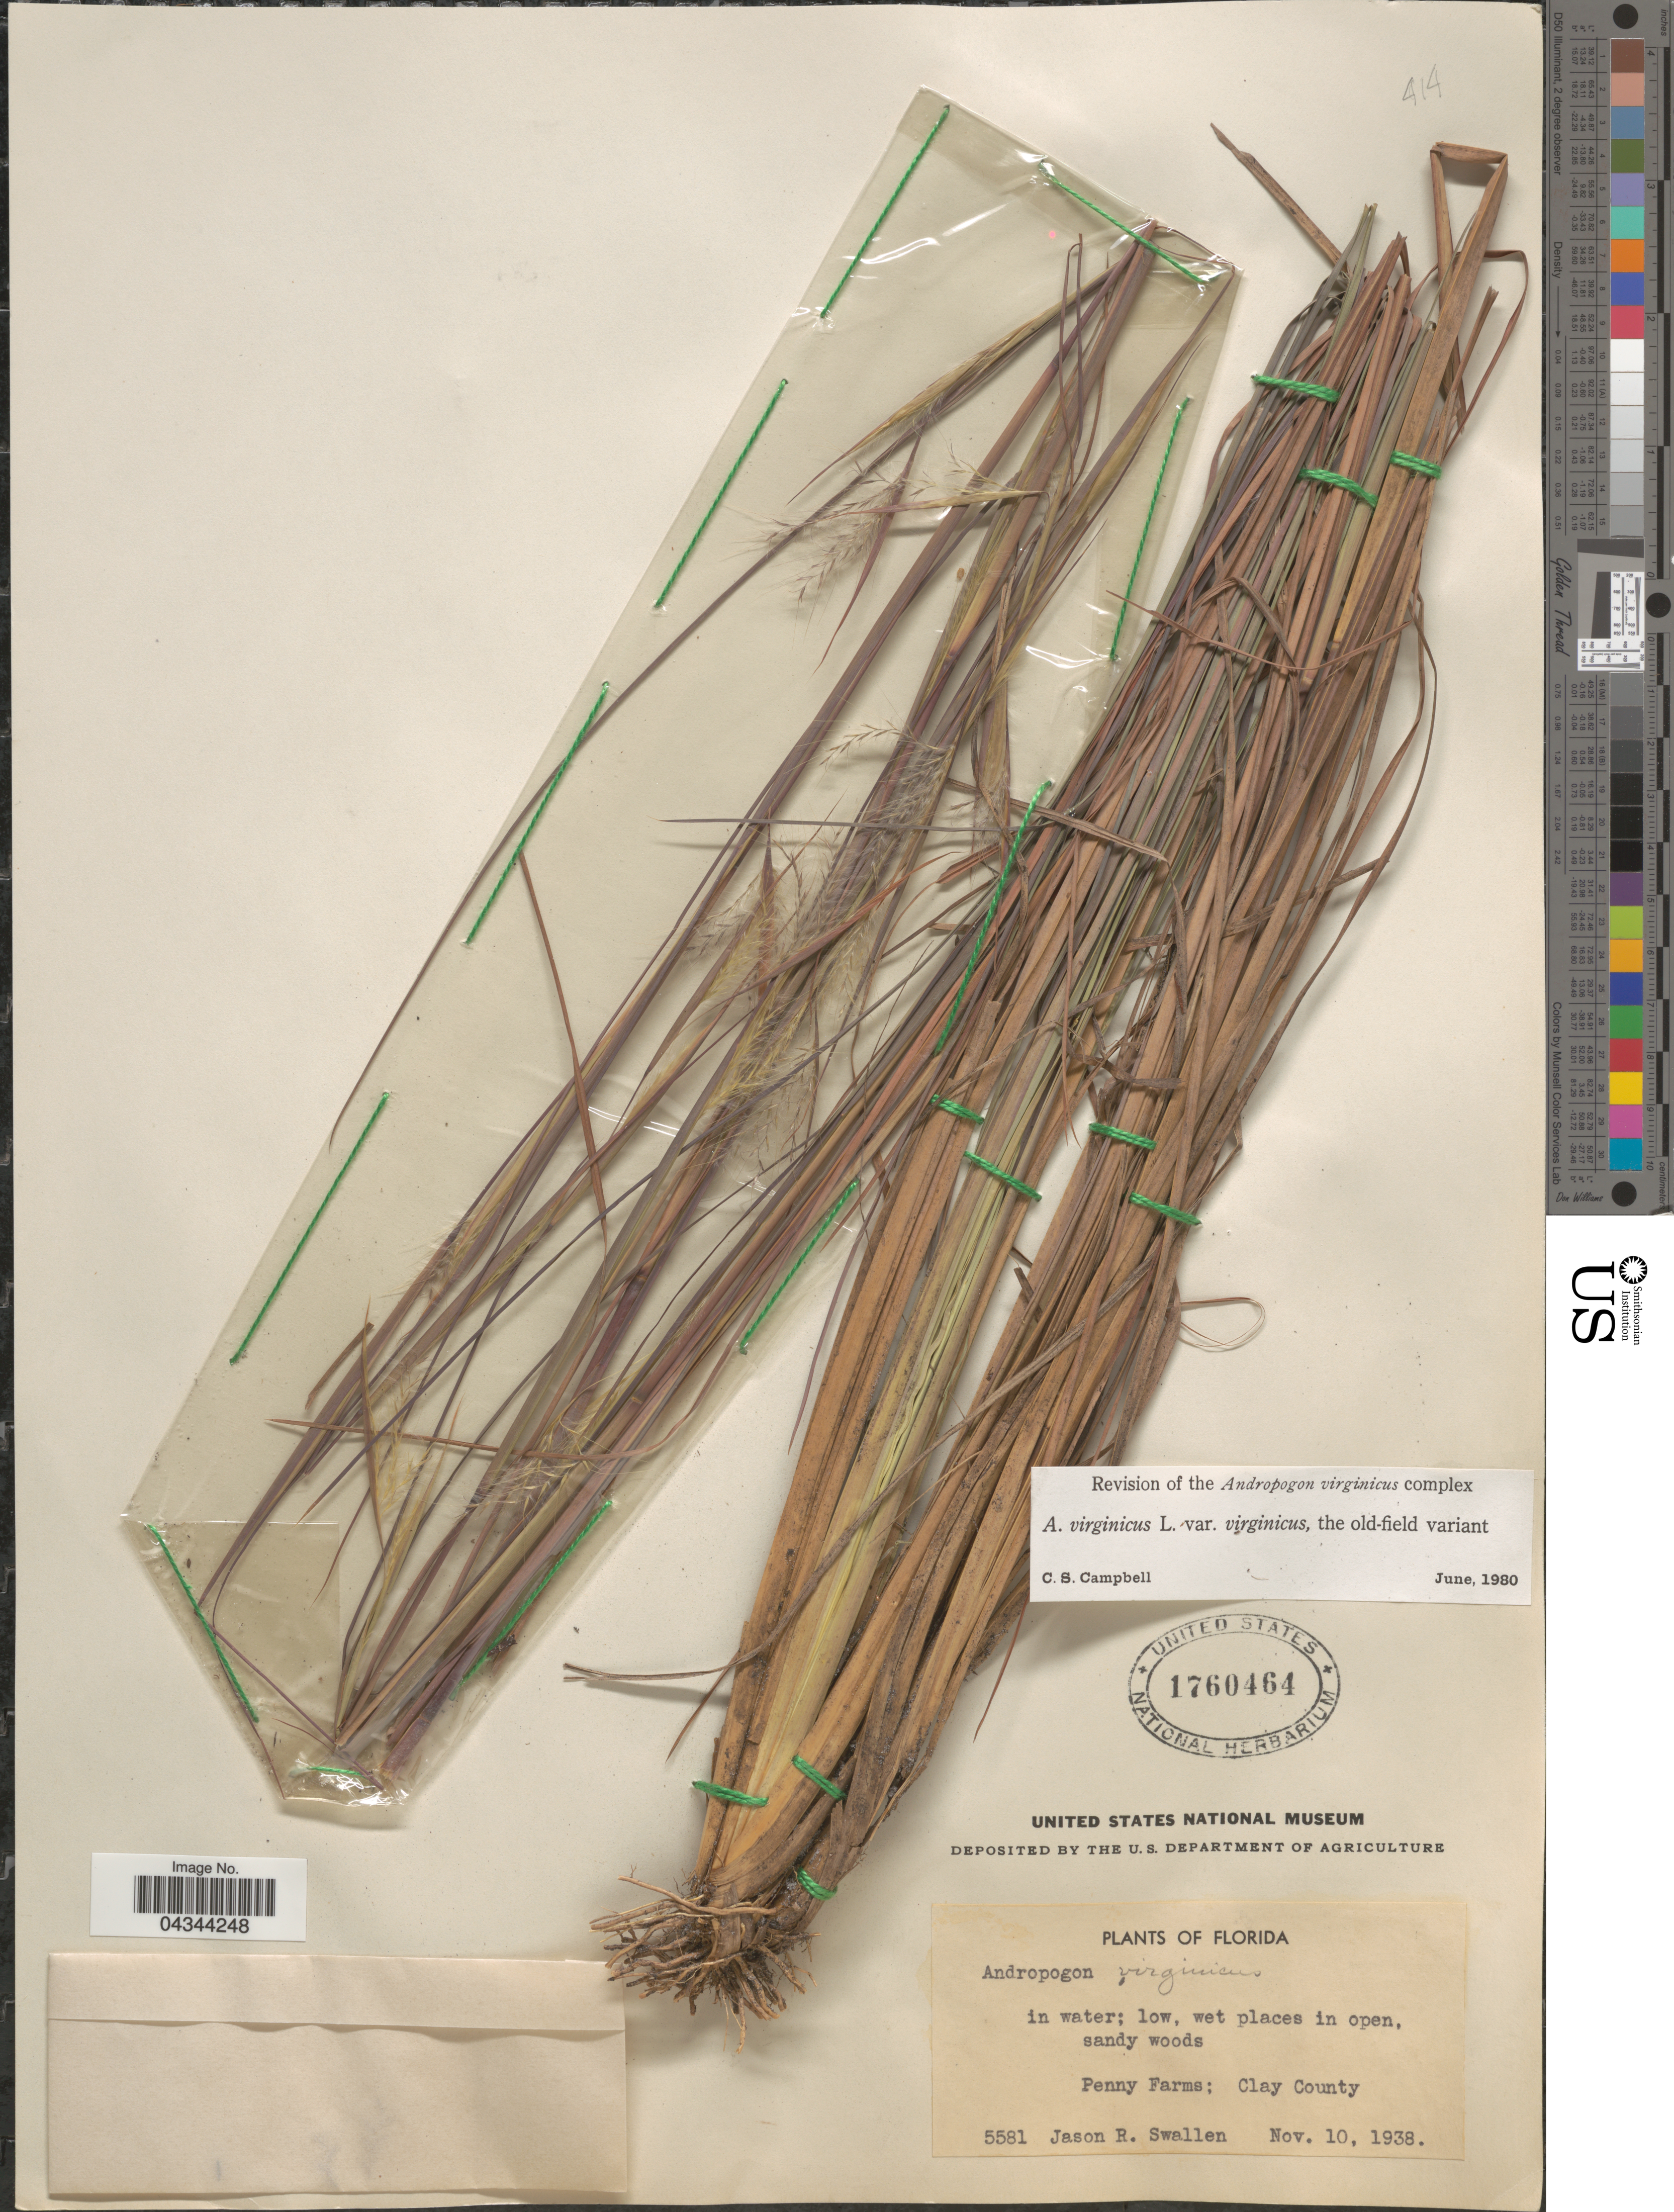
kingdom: Plantae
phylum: Tracheophyta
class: Liliopsida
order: Poales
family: Poaceae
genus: Andropogon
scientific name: Andropogon virginicus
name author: L.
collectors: J. R. Swallen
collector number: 5581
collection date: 1938-11-10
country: United States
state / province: Florida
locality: Penny Farms; Clay County.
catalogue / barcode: US 1760464